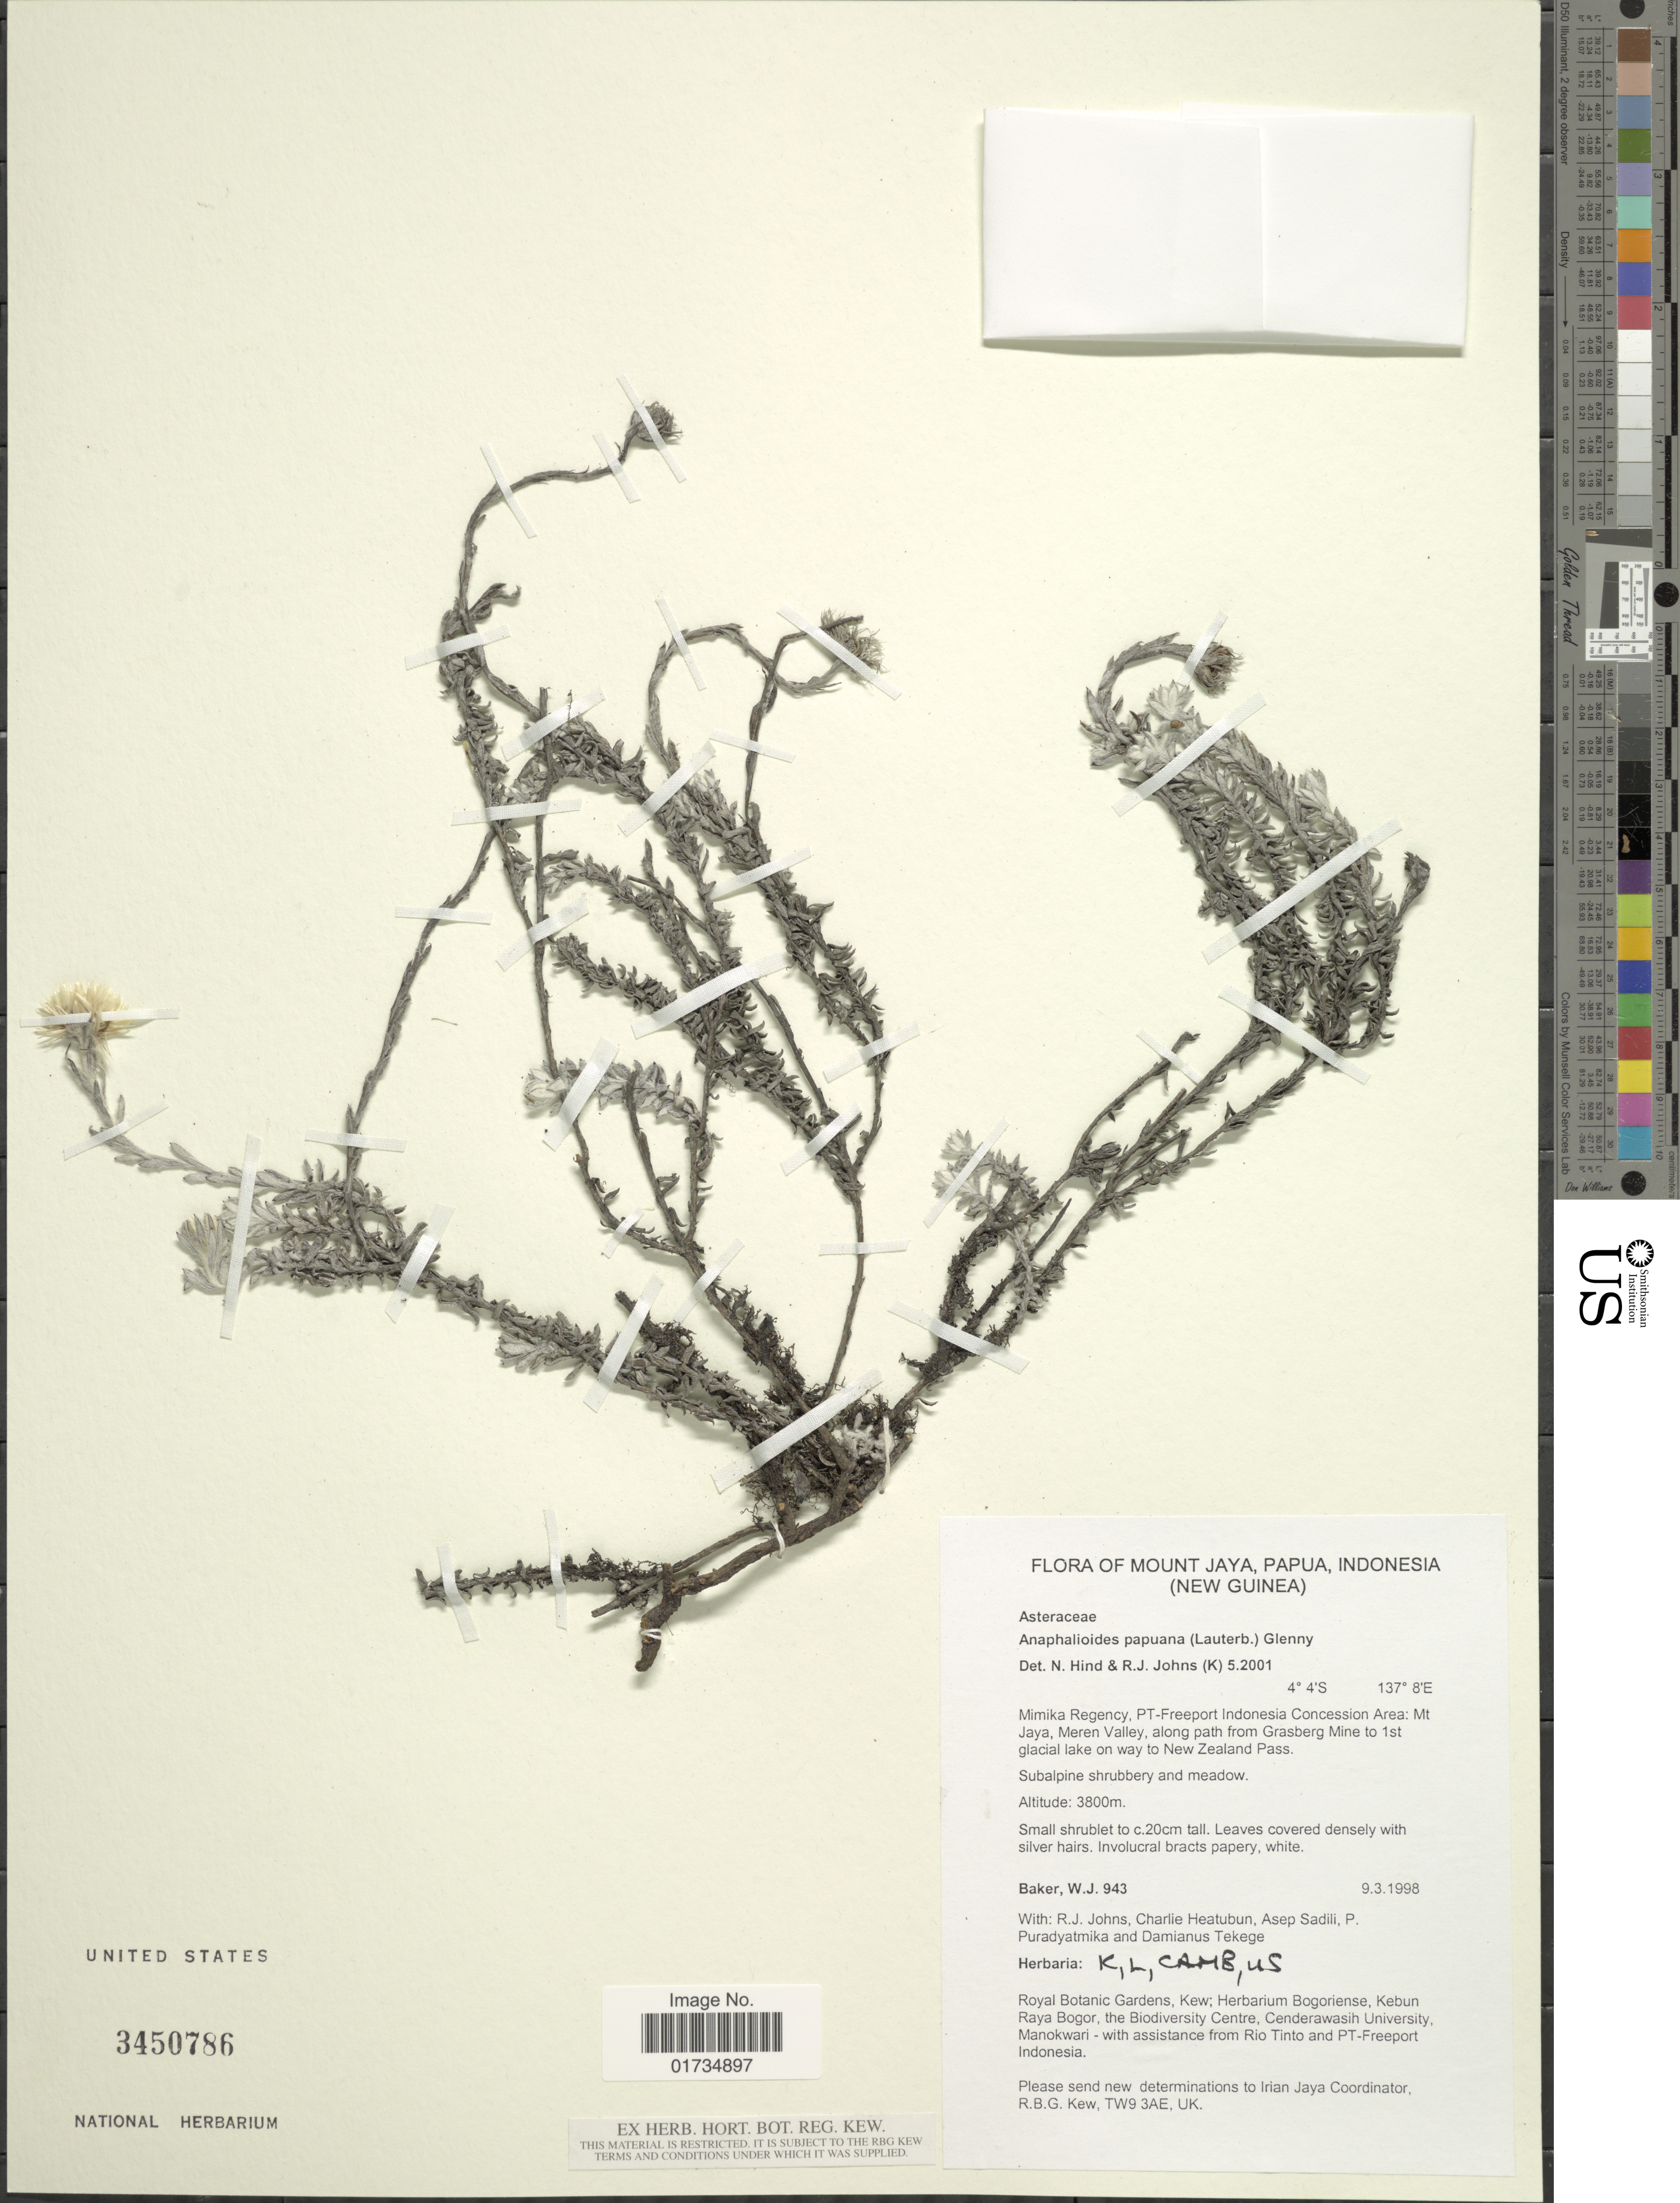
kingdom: Plantae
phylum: Tracheophyta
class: Magnoliopsida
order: Asterales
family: Asteraceae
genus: Anaphalis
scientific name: Anaphalis papuana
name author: (Lauterb.) J. Kost.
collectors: W. J. Baker, R. Johns, C. Heatubun & A. Sadili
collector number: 943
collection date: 1998-03-09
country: Indonesia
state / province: Papua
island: New Guinea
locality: Mount Jaya, Papua, Indonesia (New Guinea). Mimika Regency, Pt-Freeport Indonesia Concession Area: Mt. Jaya, Meren Valley, along path from Grasberg Mine to 1st glacial lake on way to New Zealand Pass.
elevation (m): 3800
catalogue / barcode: US 3450786